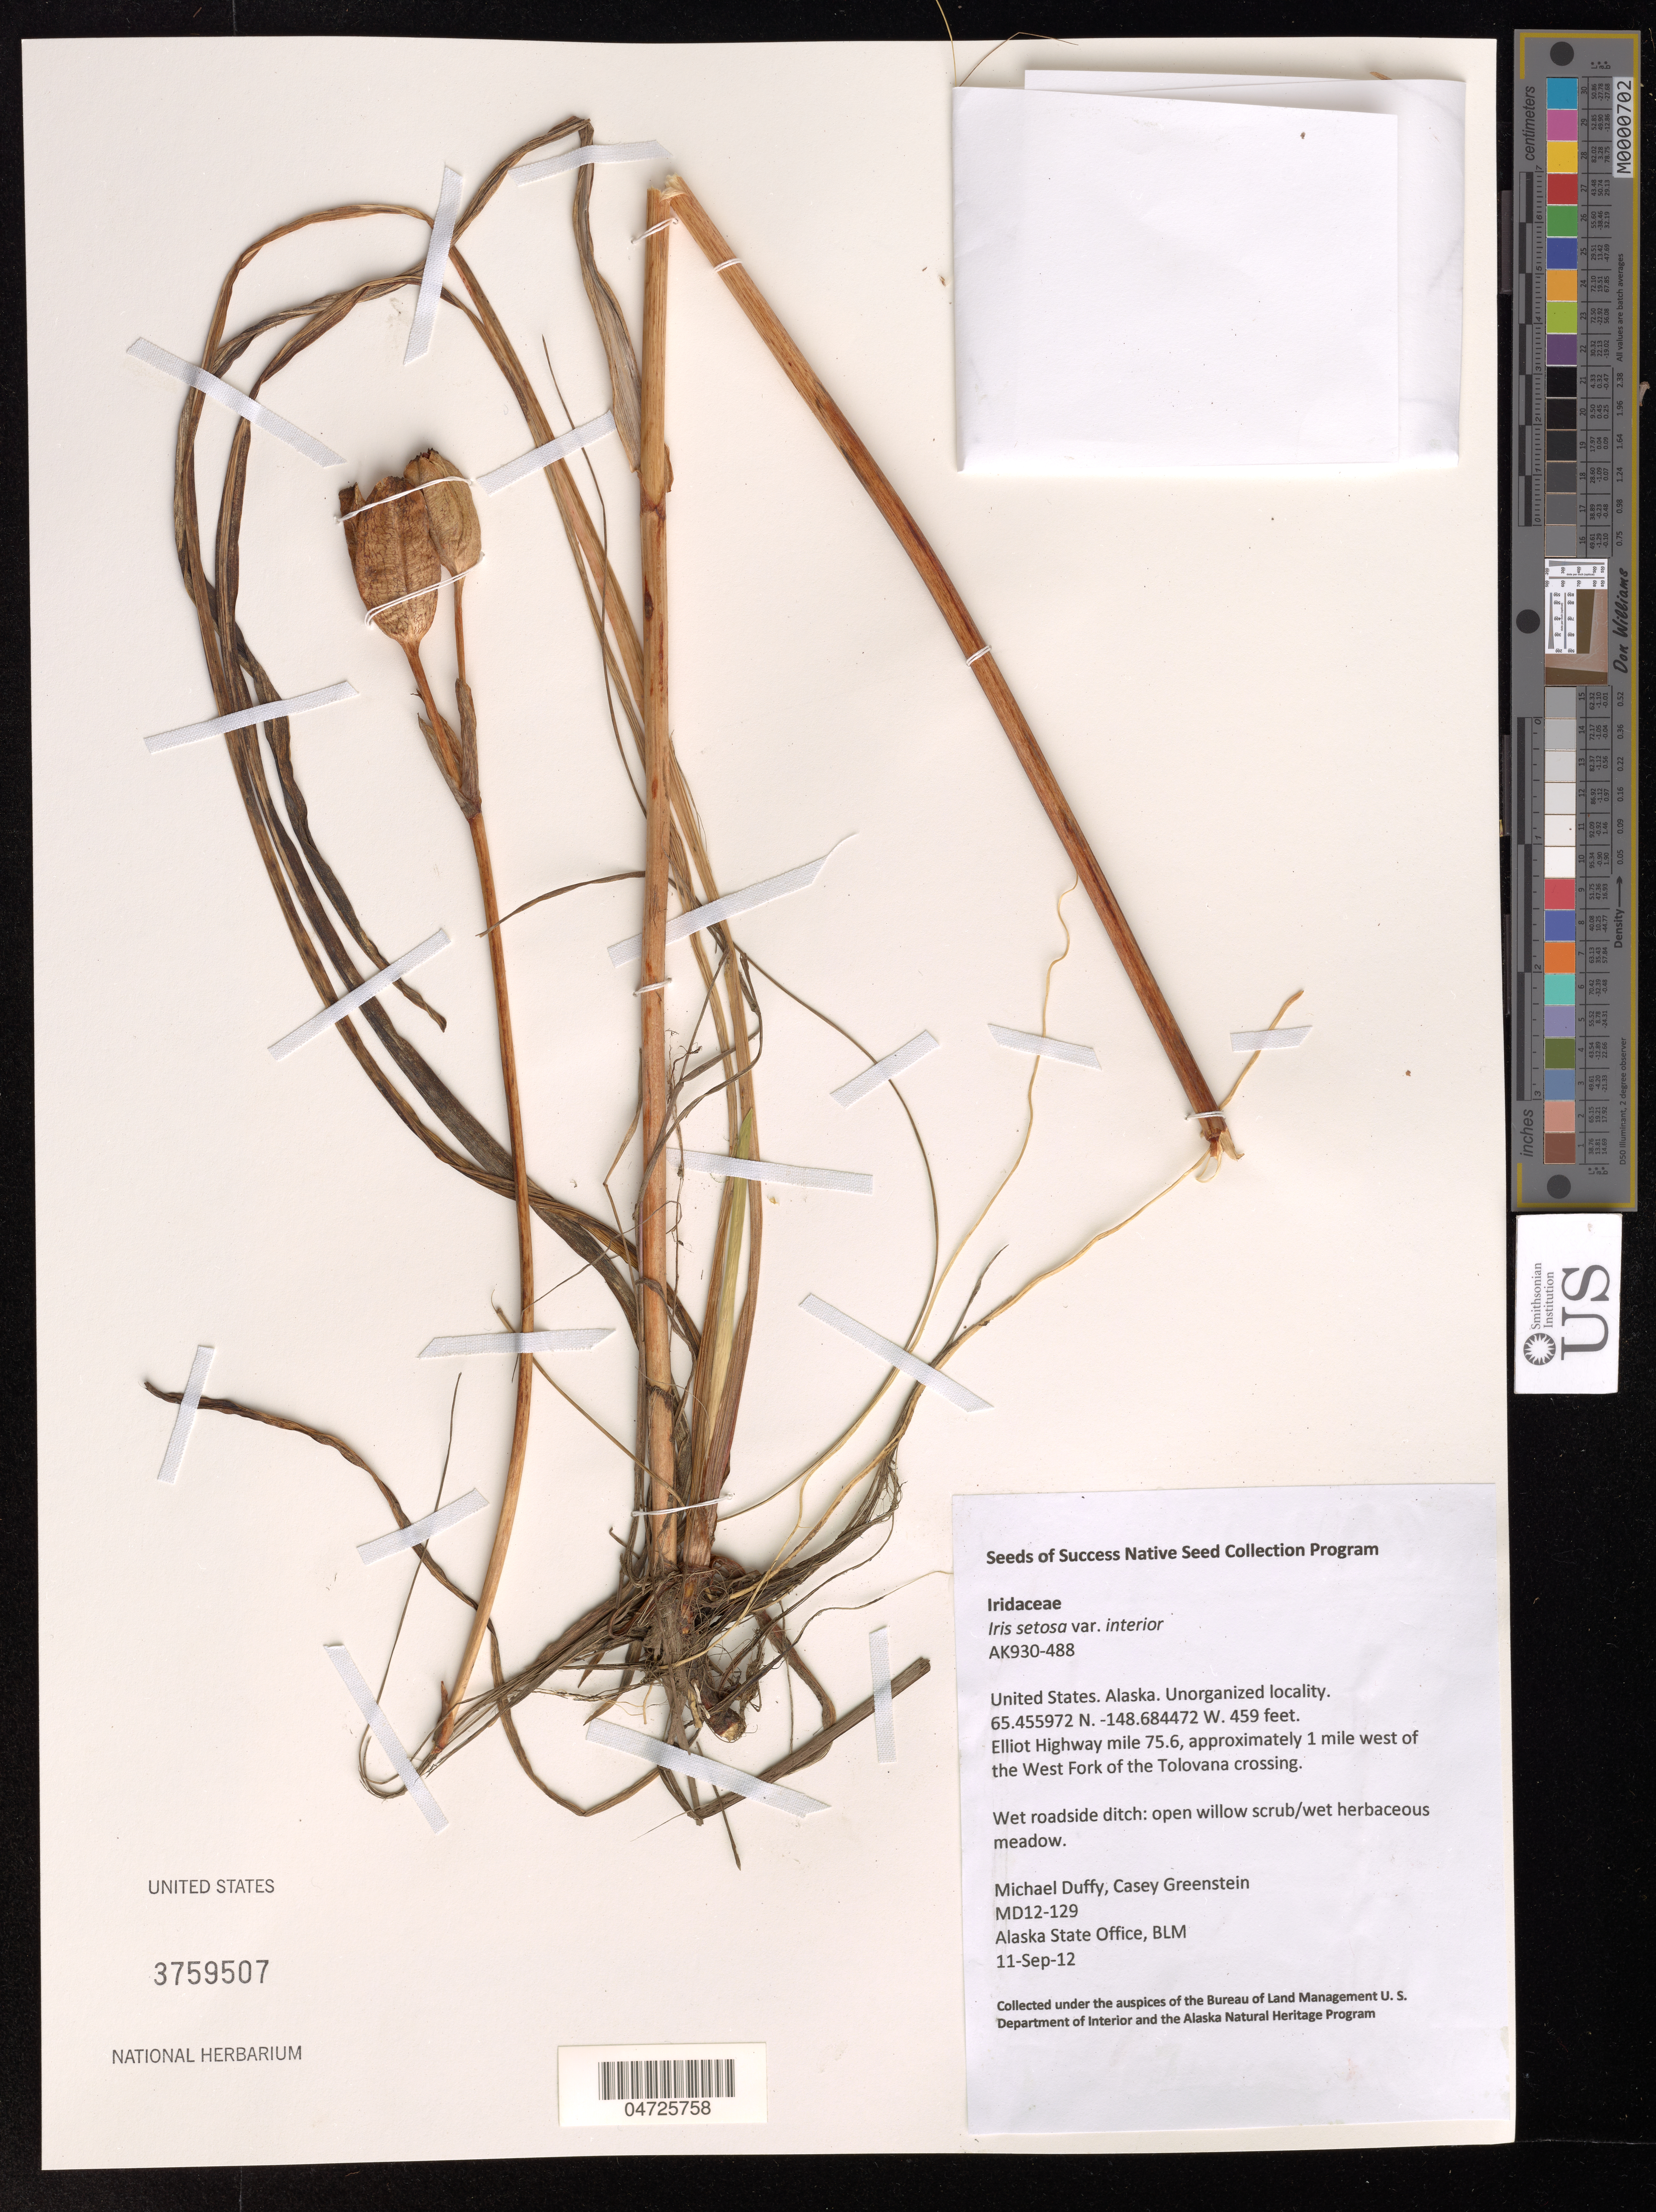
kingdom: Plantae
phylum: Tracheophyta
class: Liliopsida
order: Asparagales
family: Iridaceae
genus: Iris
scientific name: Iris setosa var. interior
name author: E.S. Anderson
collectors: M. Duffy & C. Greenstein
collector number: MD12-129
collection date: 2012-09-11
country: United States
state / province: Alaska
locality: Elliot Highway mile 75.6, approximately 1 mile west of the West Fork of the Tolovana crossing.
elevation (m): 140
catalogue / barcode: US 3759507